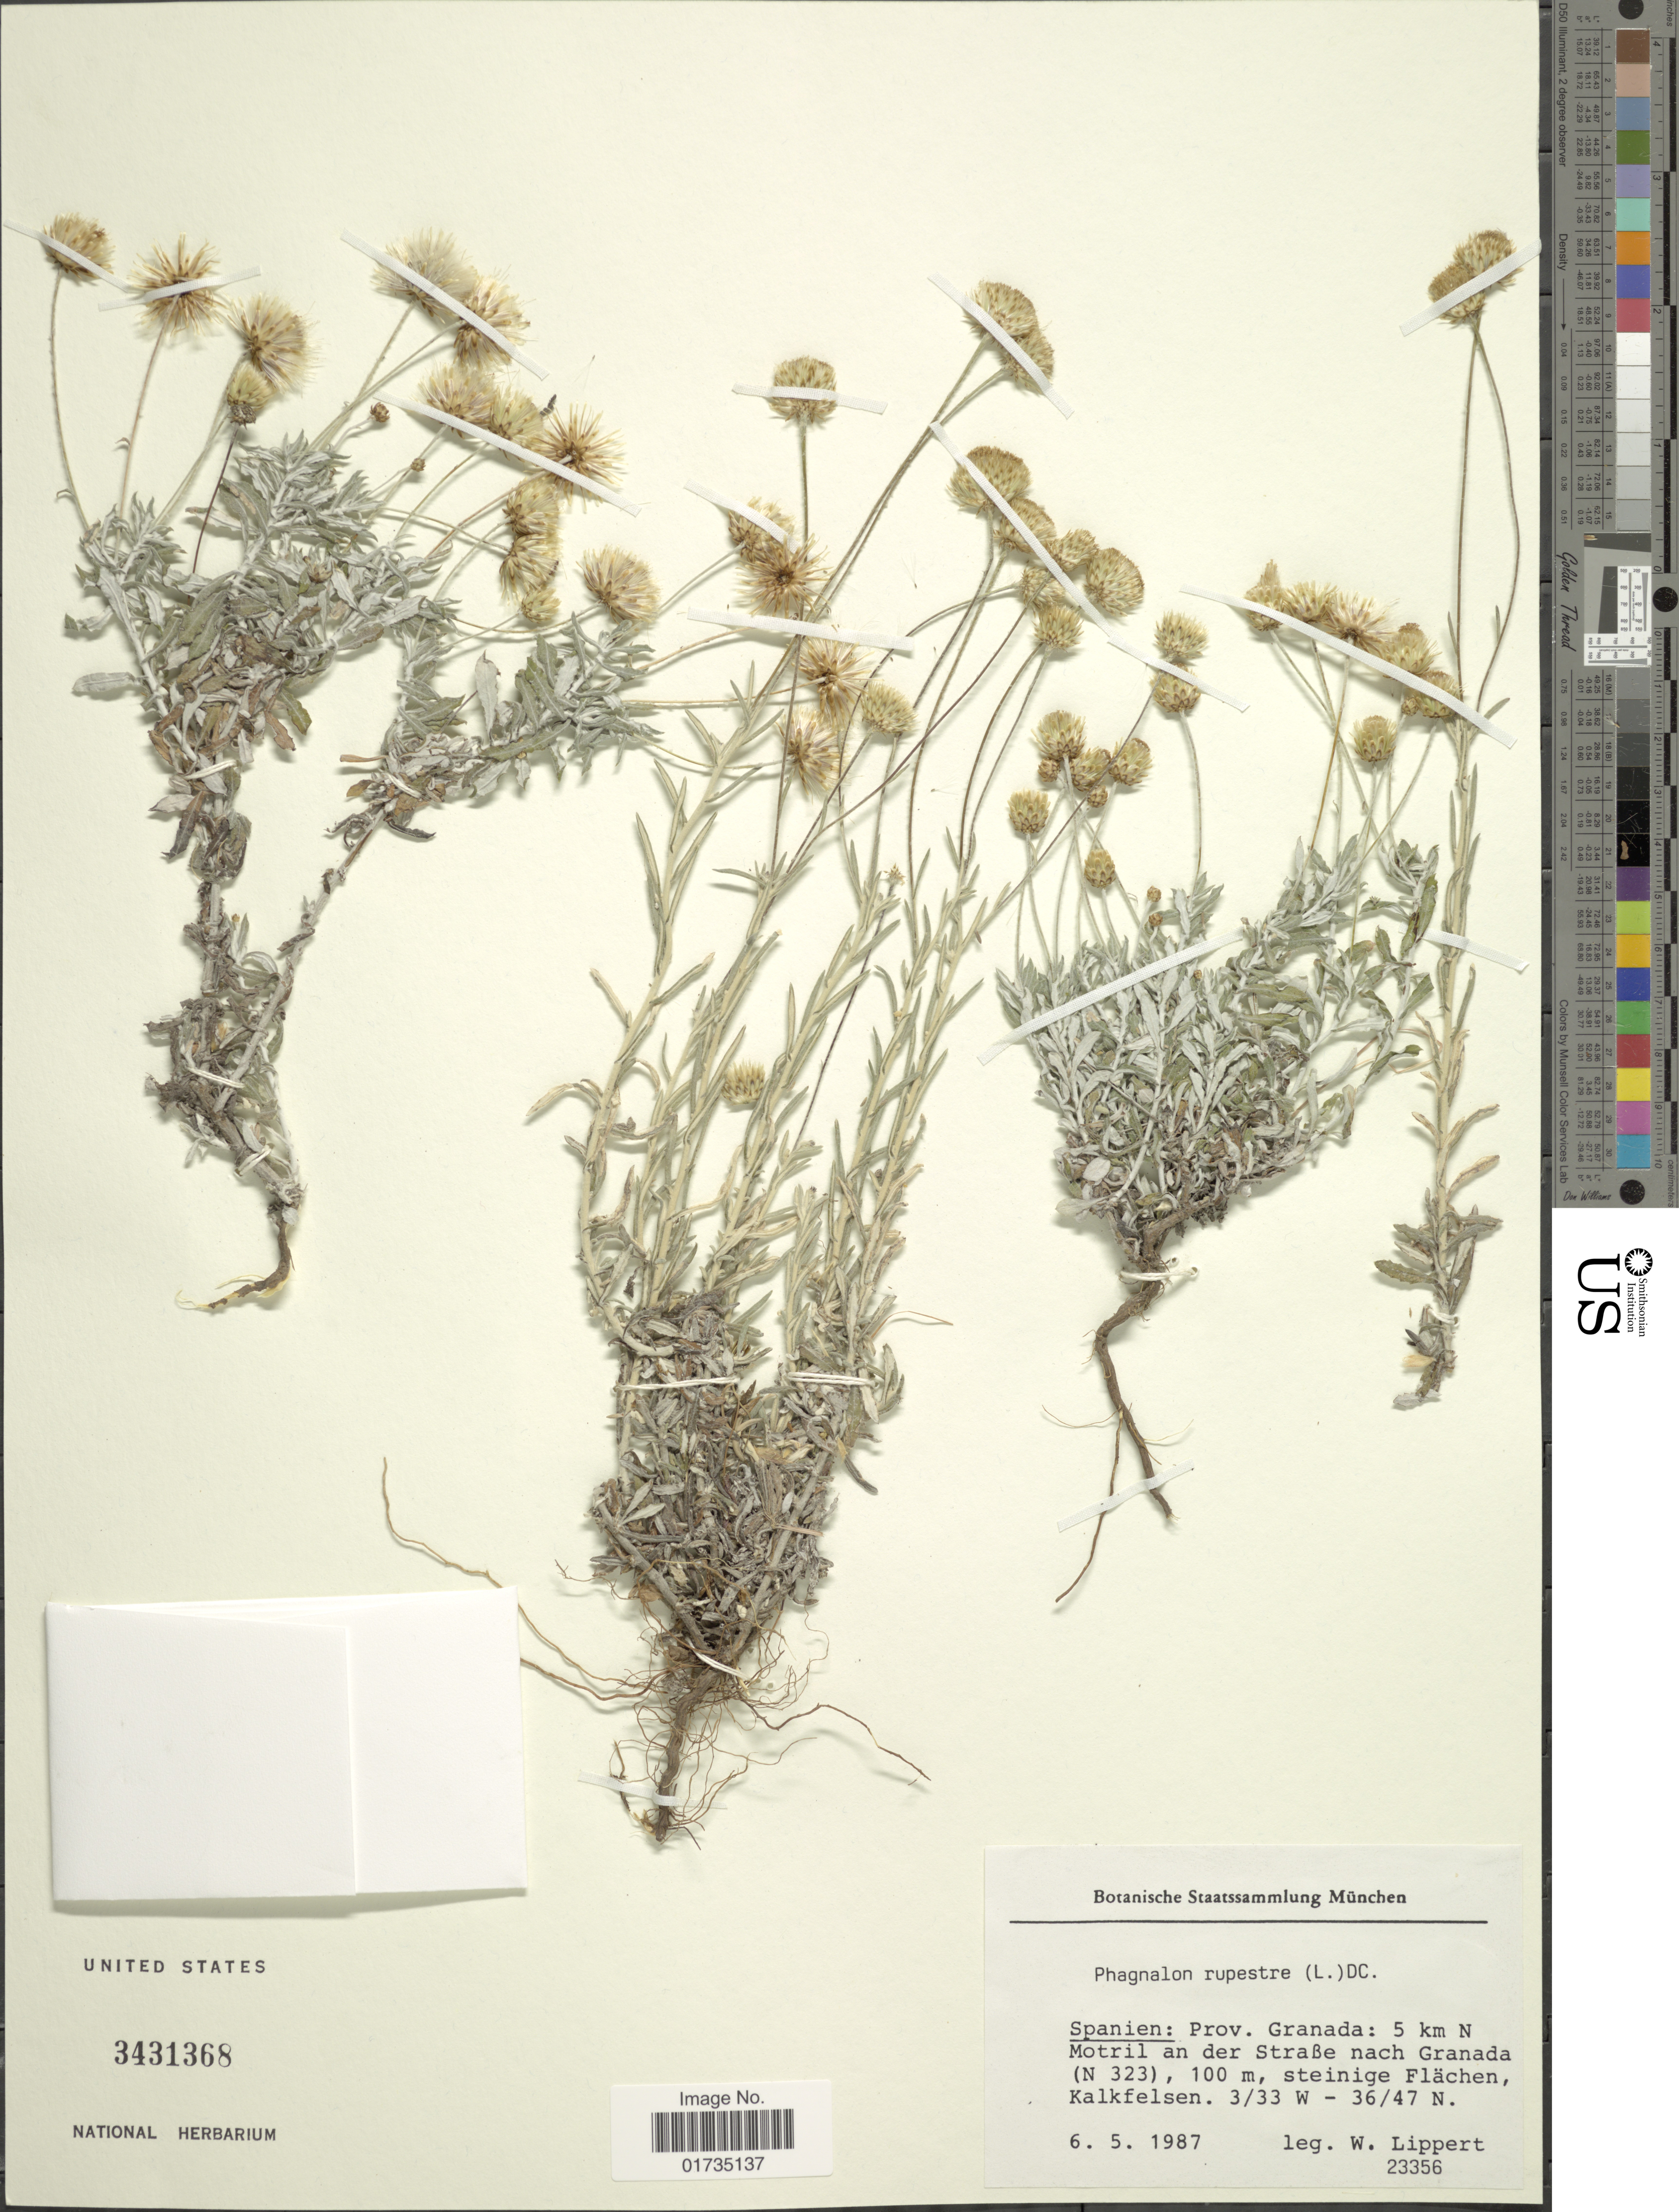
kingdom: Plantae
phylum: Tracheophyta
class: Magnoliopsida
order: Asterales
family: Asteraceae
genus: Phagnalon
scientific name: Phagnalon rupestre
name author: (L.) DC.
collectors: W. Lippert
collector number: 23356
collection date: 1987-05-06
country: Spain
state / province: Andalucia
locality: Spanien: Prov. Granada: 5 km N Motril an der Straße nach Granada (N 323), steinige Flachen, Kalkfelsen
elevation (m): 100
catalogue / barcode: US 3431368